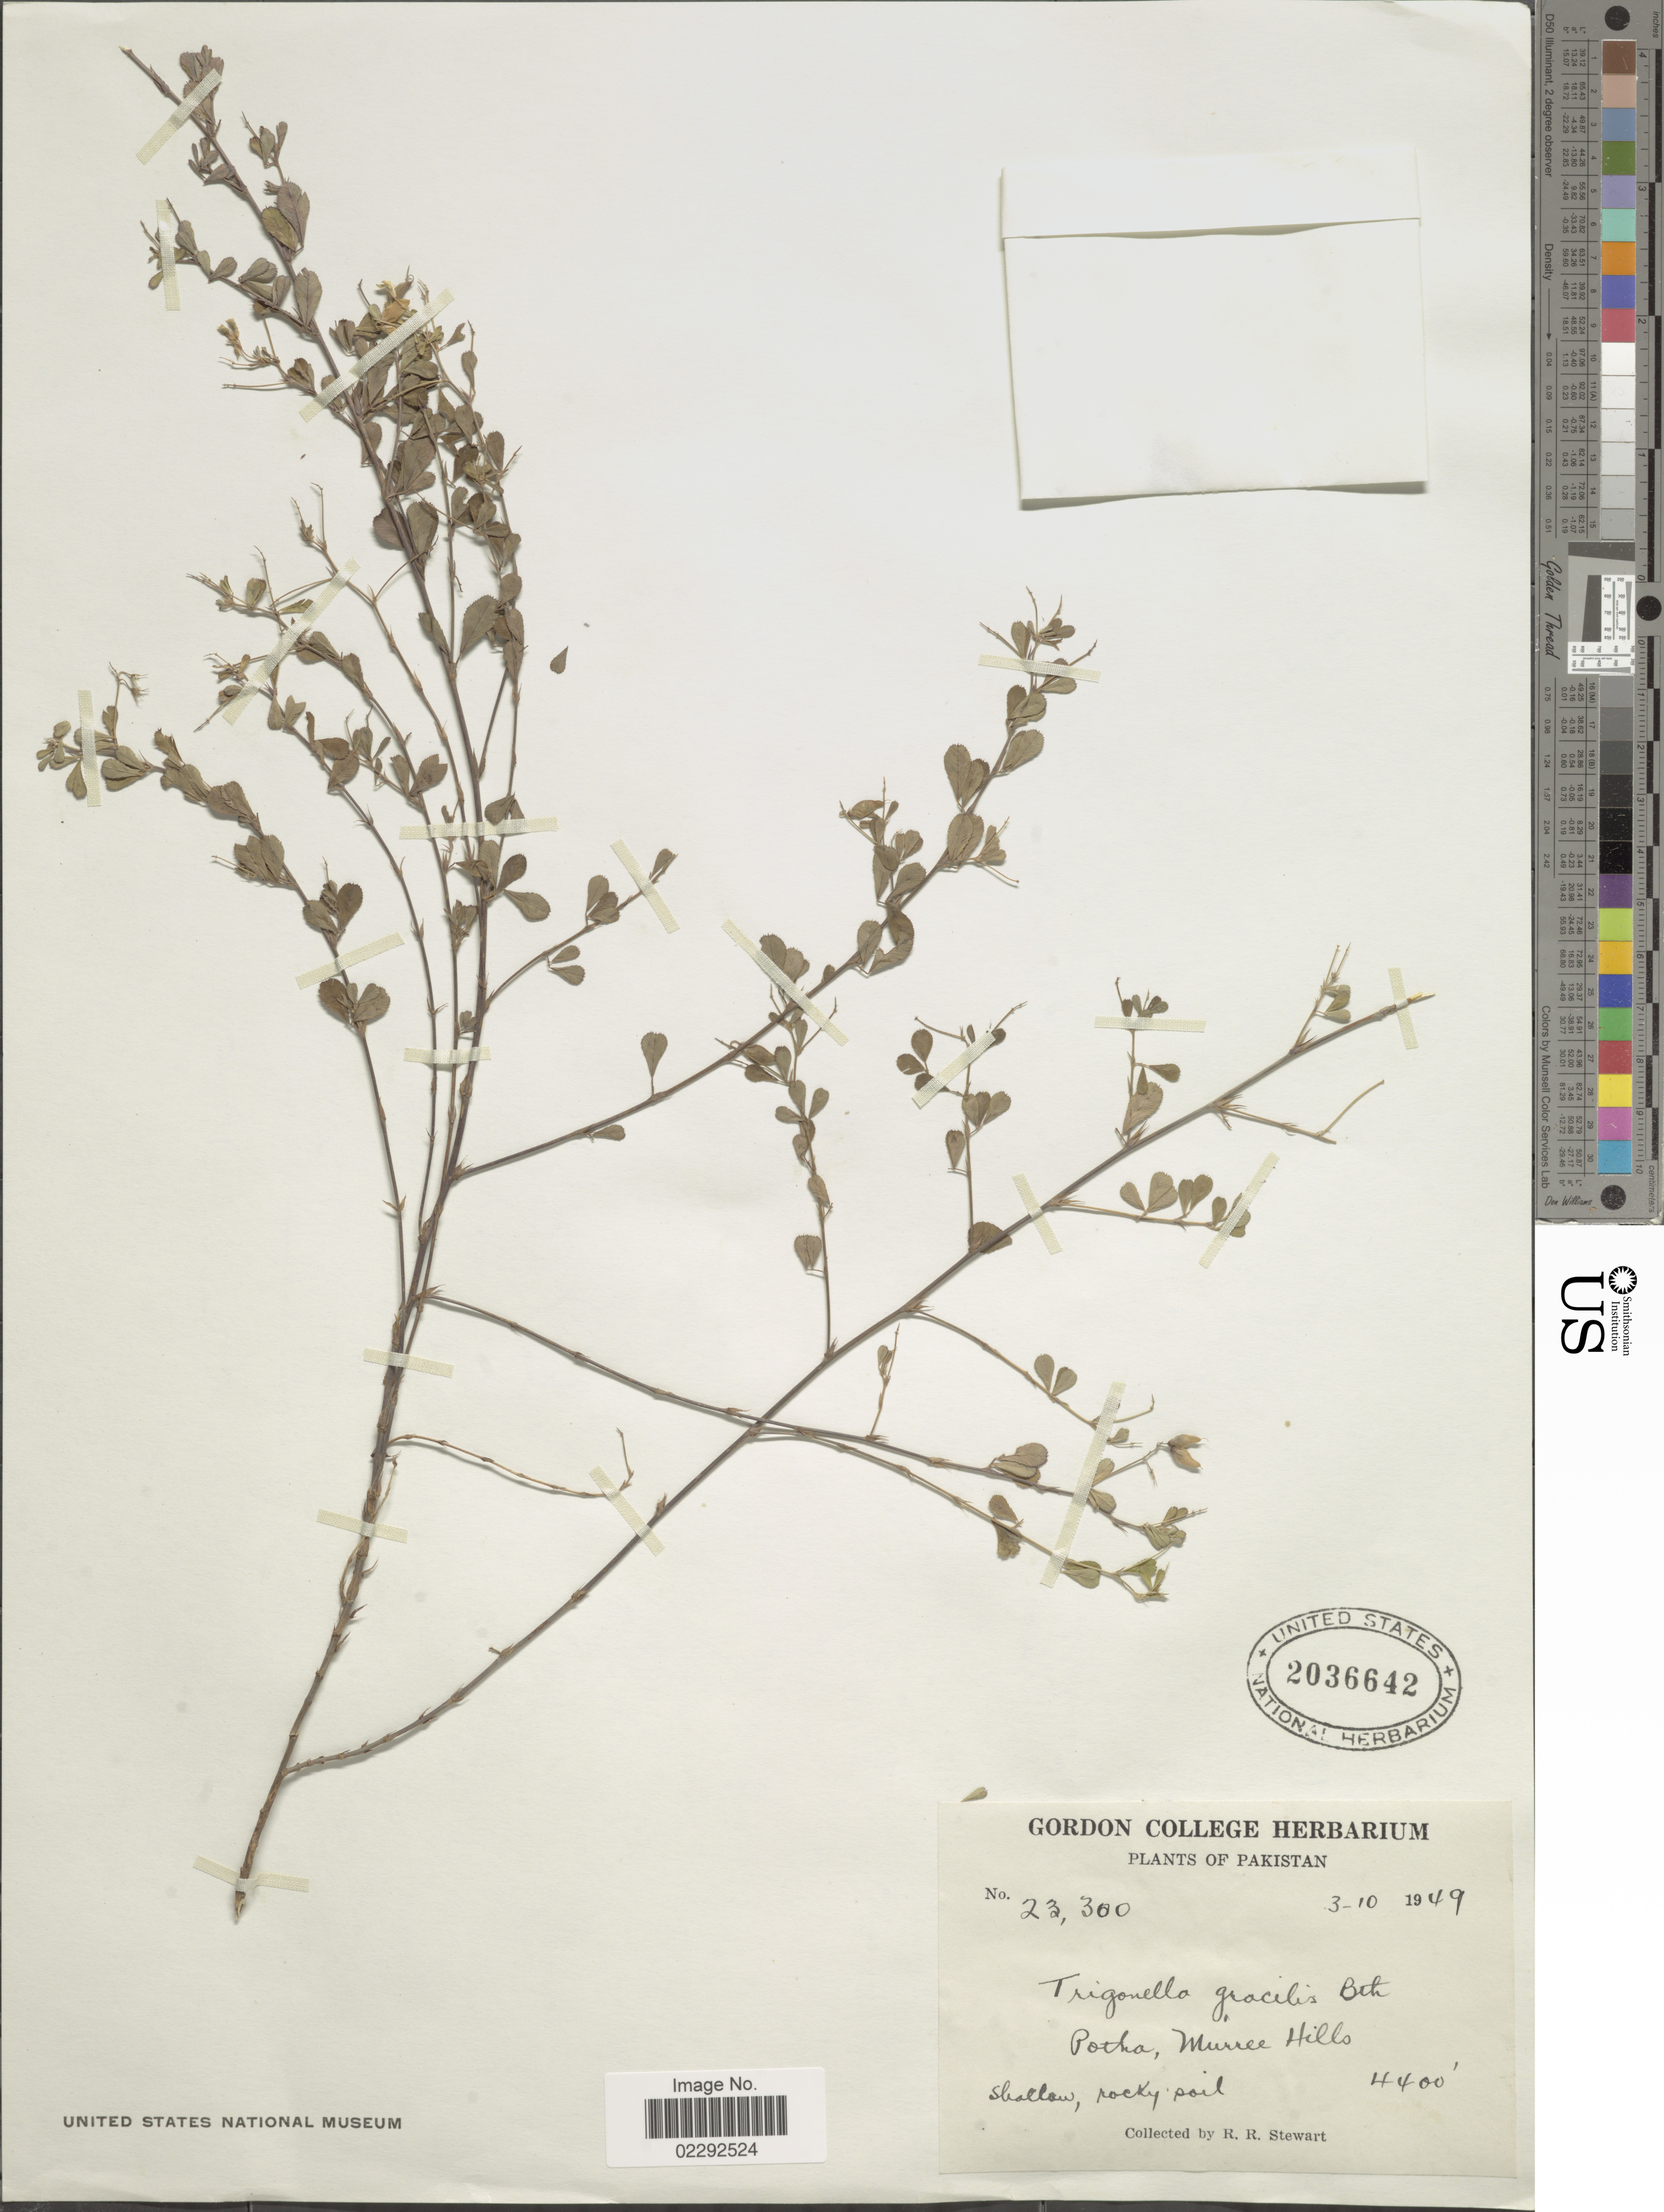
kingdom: Plantae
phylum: Tracheophyta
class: Magnoliopsida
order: Fabales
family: Fabaceae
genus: Trigonella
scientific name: Trigonella gracilis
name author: Benth.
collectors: R. R. Stewart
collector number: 23300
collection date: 1949-10-03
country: Pakistan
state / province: Punjab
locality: Potha, Murree Hills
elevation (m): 1341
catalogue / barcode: US 2036642